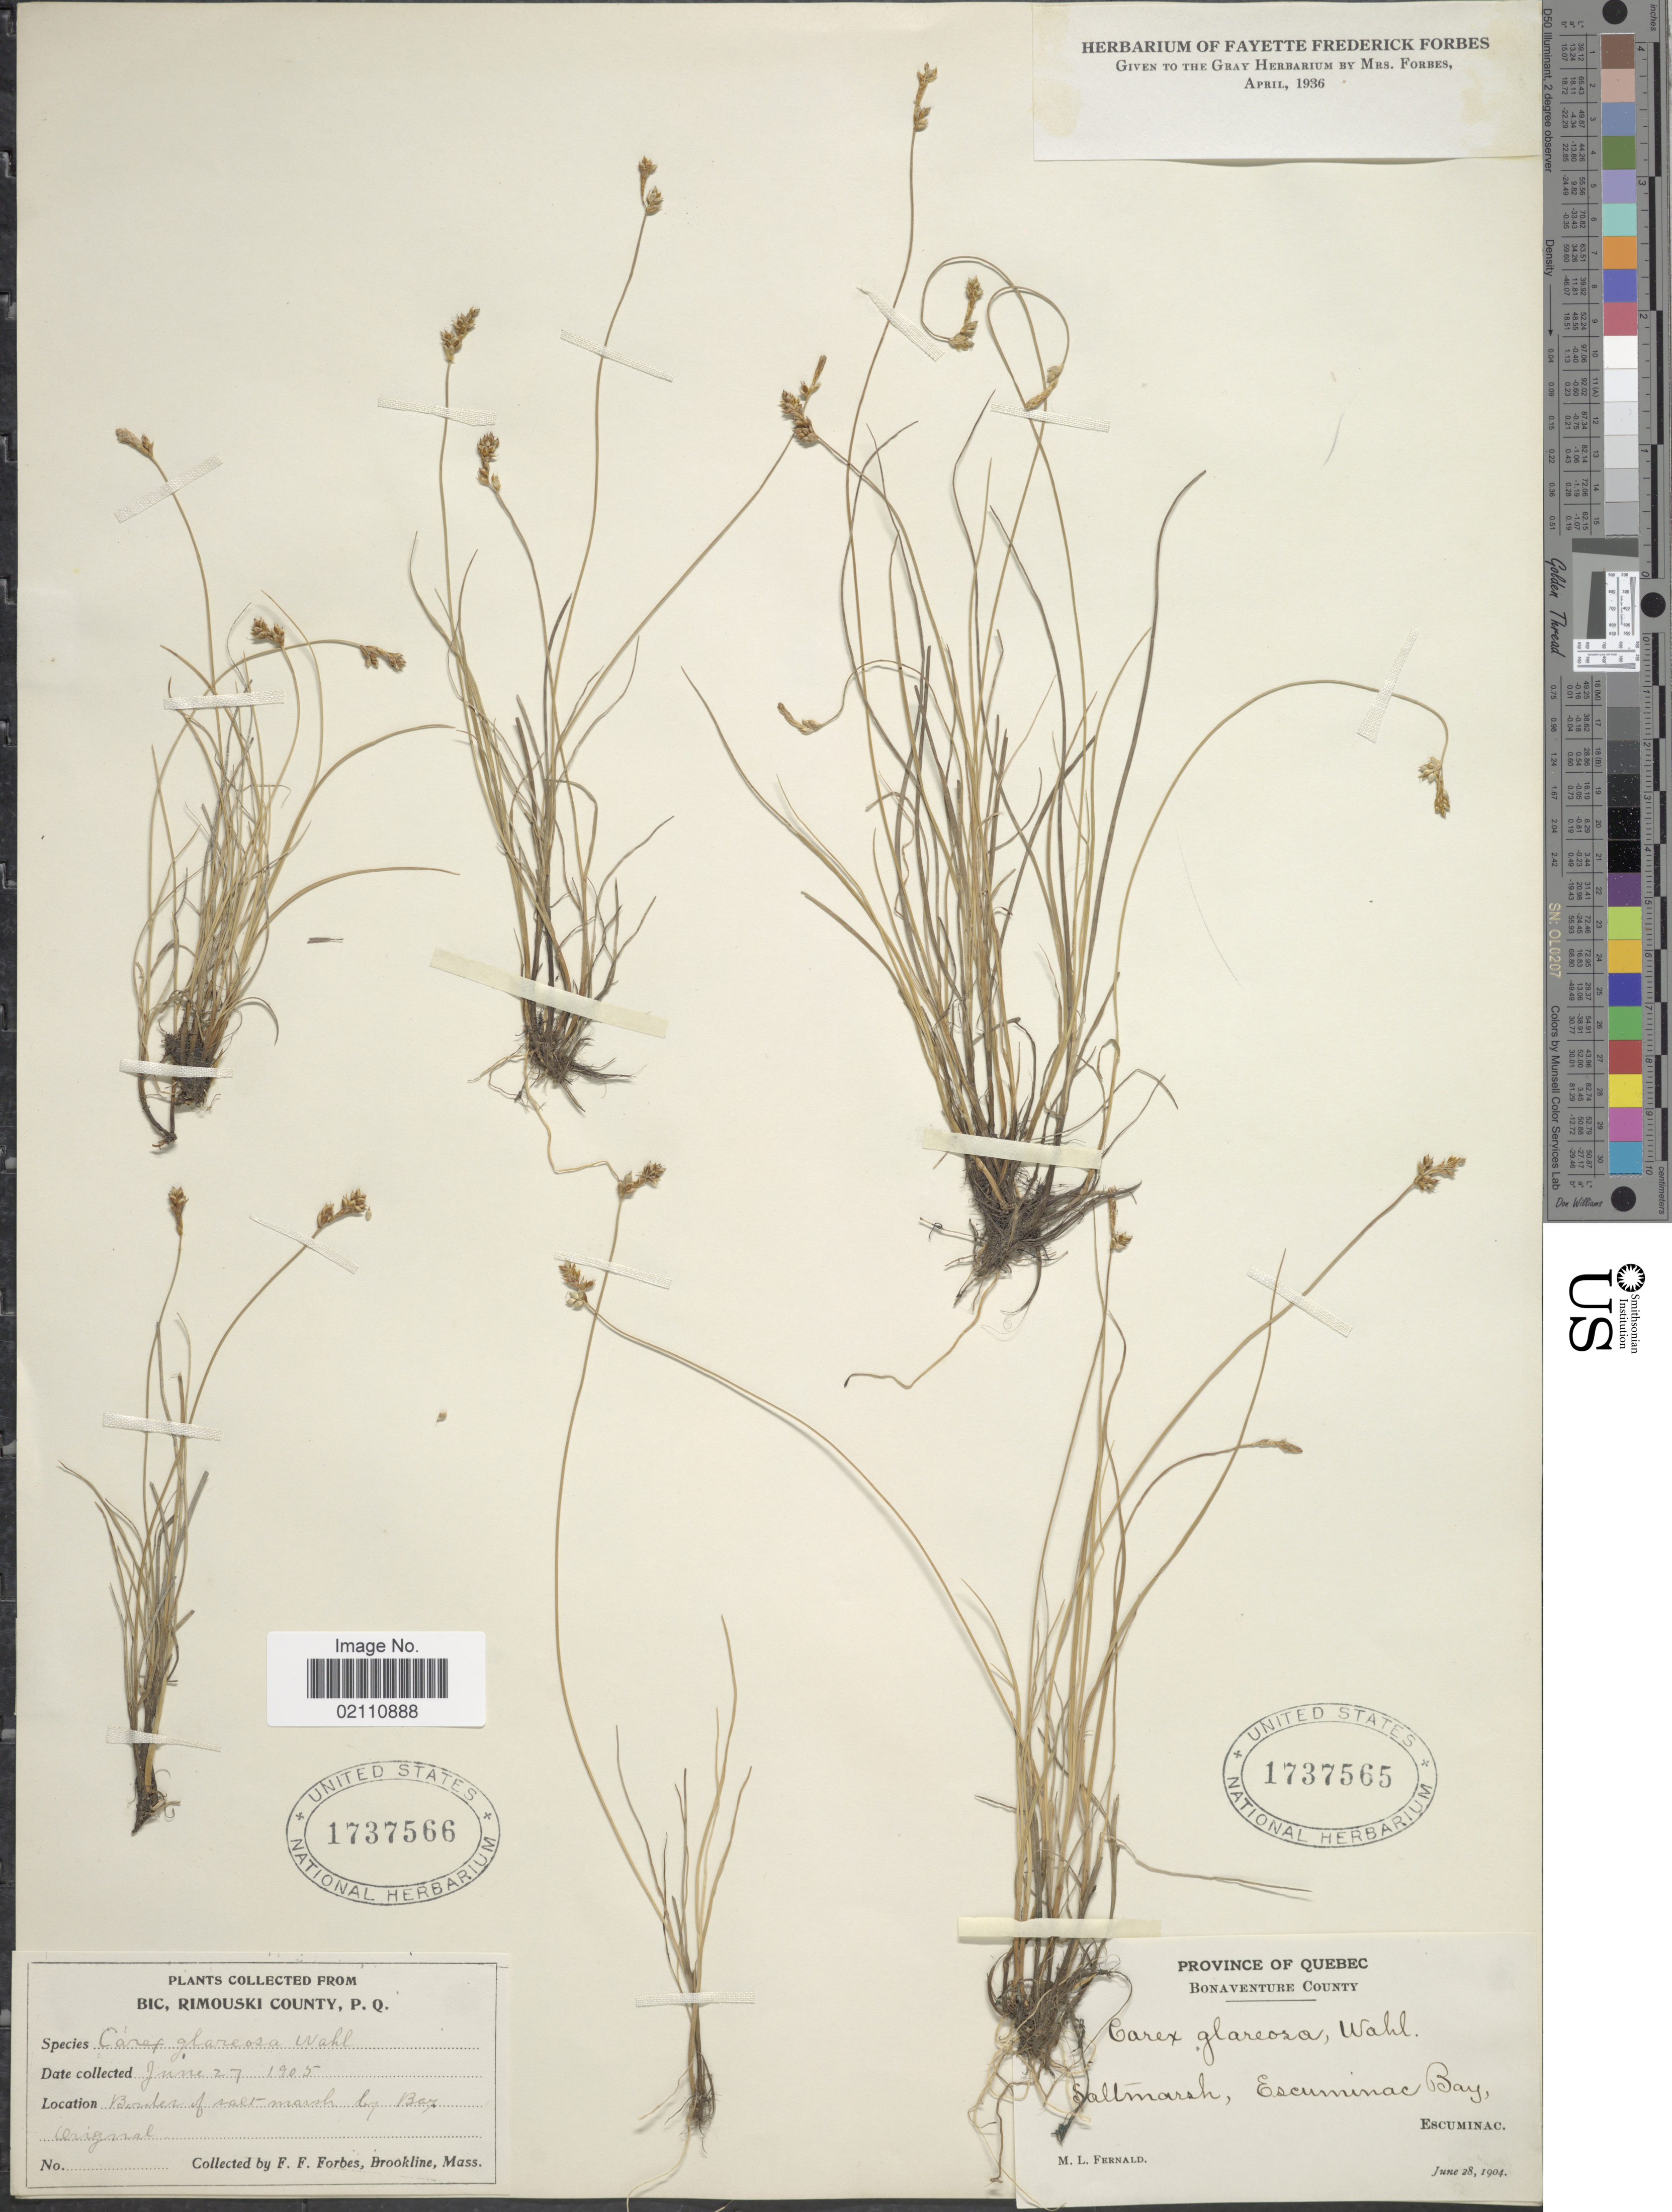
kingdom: Plantae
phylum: Tracheophyta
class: Liliopsida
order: Poales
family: Cyperaceae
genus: Carex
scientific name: Carex glareosa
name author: Schkuhr ex Wahlenb.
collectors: F. Forbes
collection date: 1905-06-27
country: Canada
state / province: Quebec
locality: Bic, Rimouski County, P.Q., Border of sal marsh by Bay, Original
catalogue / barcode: US 1737566